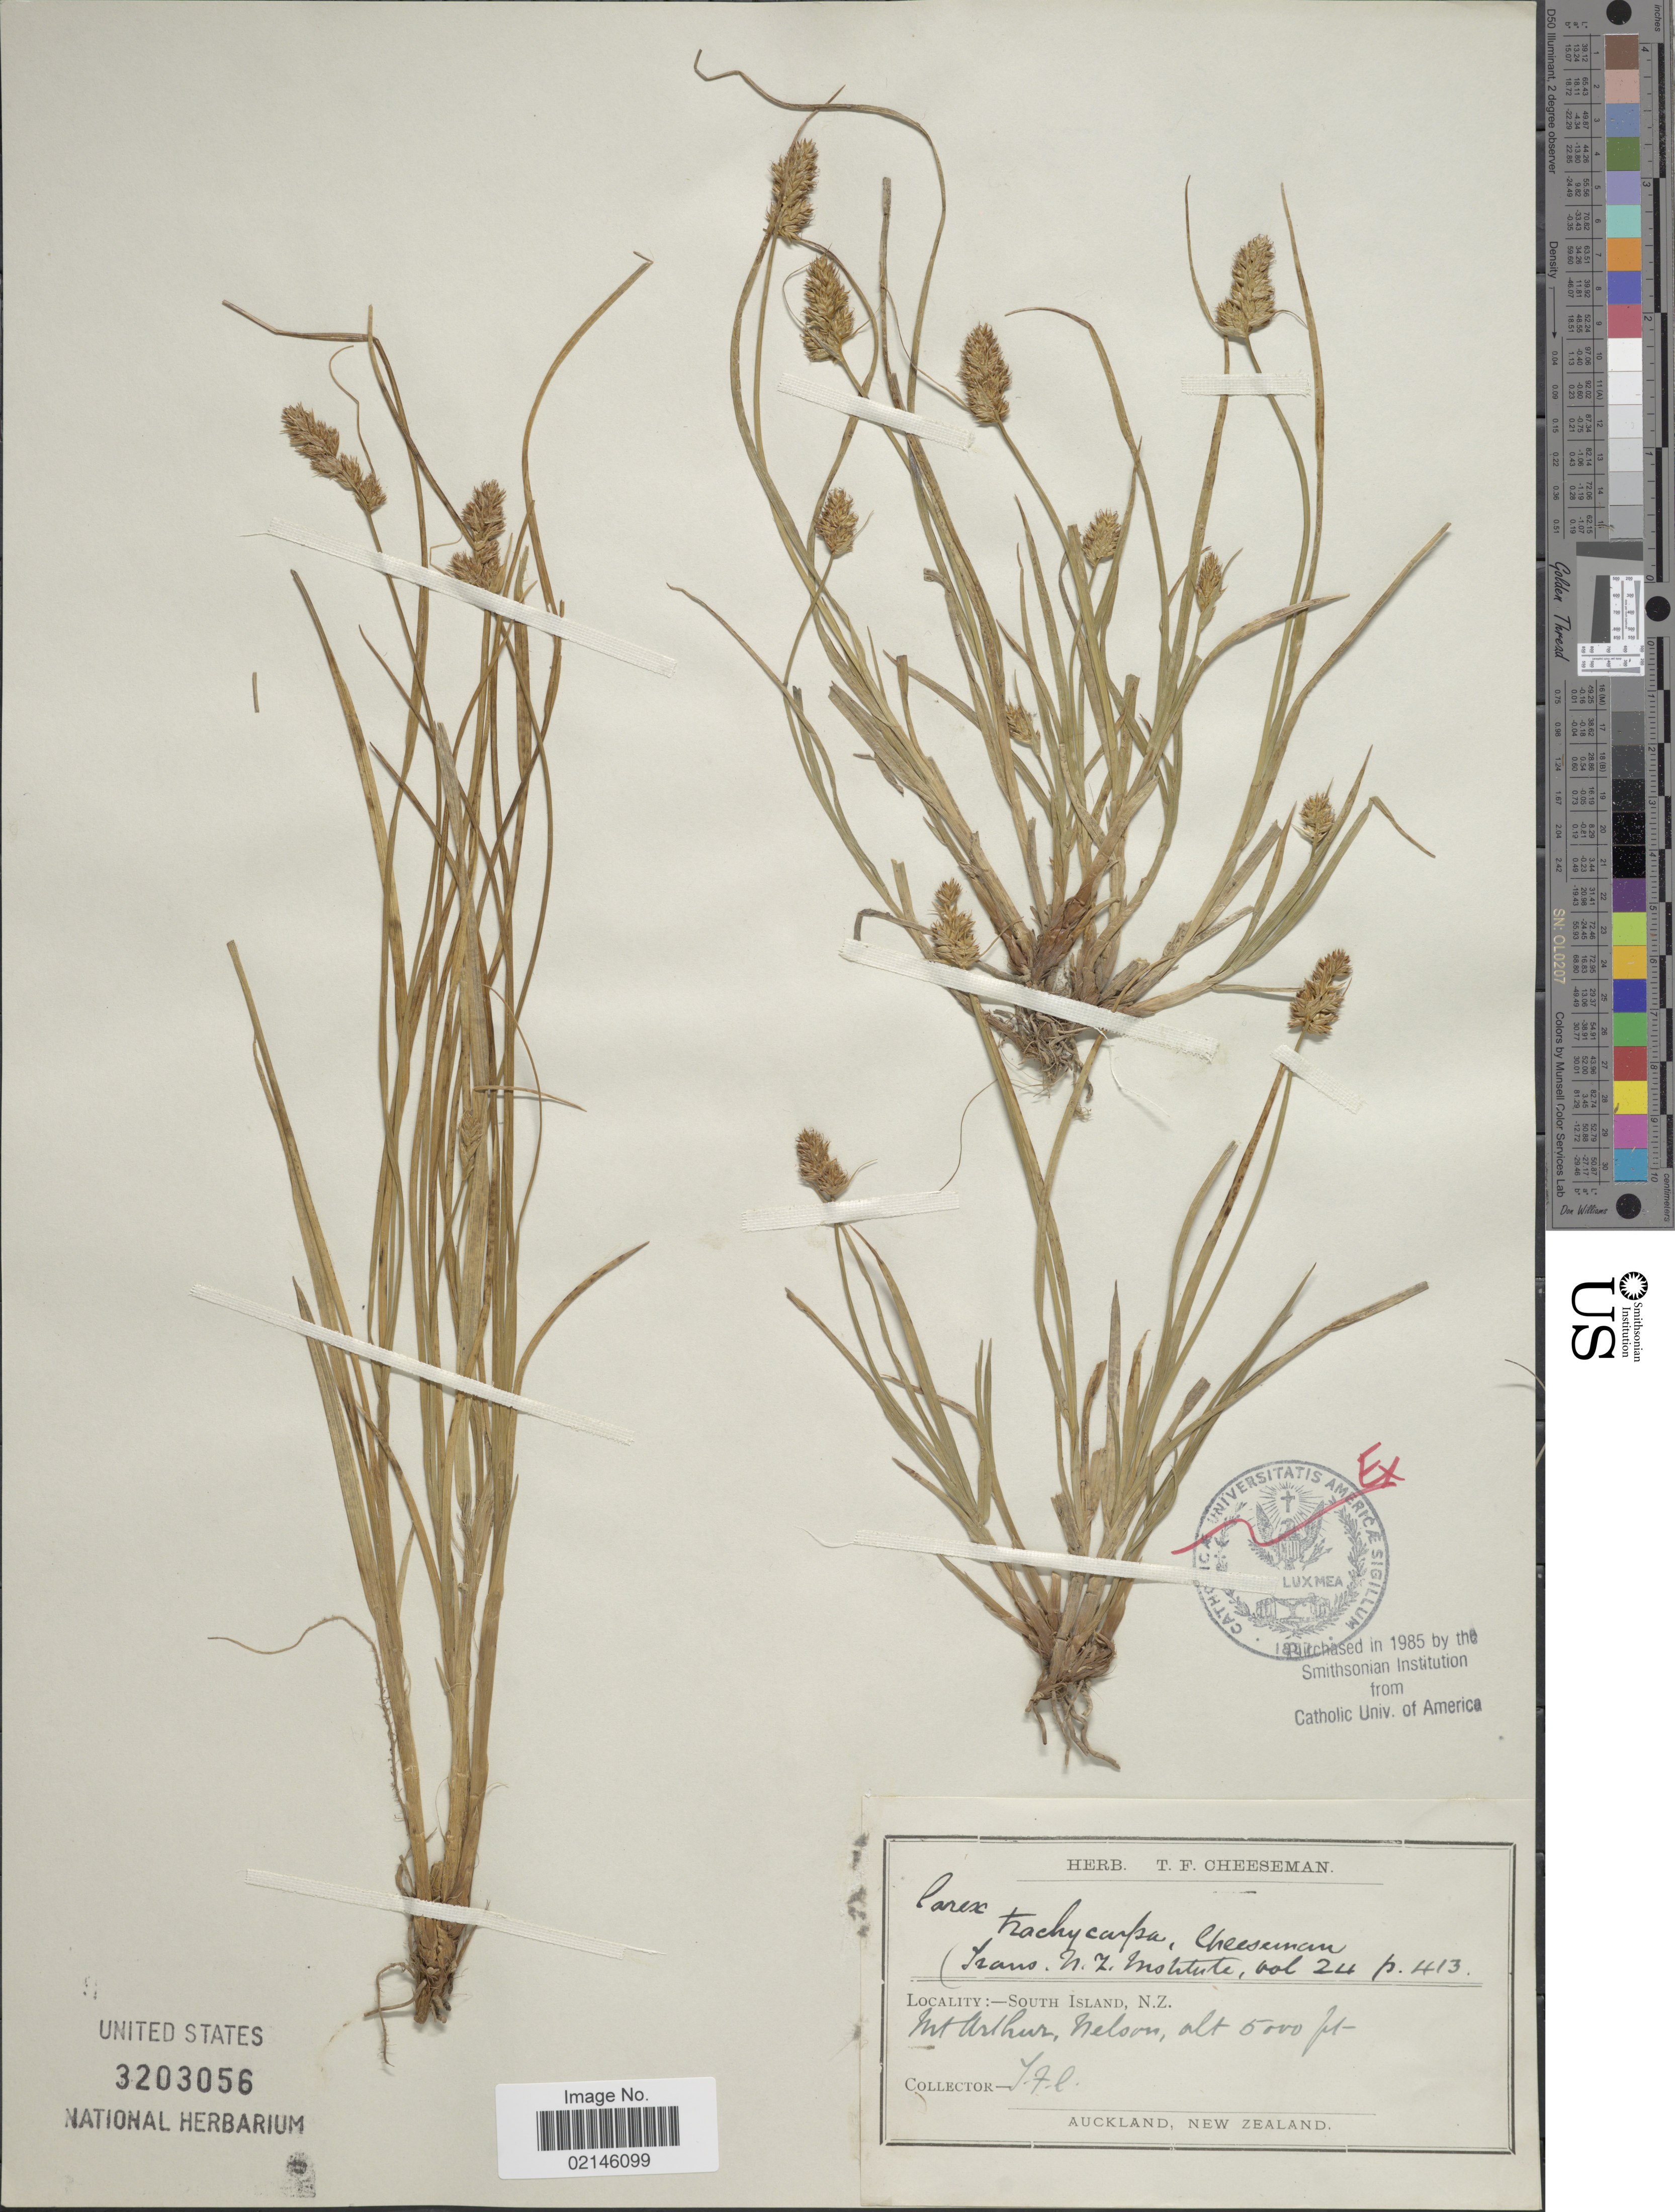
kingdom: Plantae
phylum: Tracheophyta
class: Liliopsida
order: Poales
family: Cyperaceae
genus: Carex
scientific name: Carex trachycarpa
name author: Cheeseman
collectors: T. F. Cheeseman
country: New Zealand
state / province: Nelson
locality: South Island, Mt Arthur, Nelson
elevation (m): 1524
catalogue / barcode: US 3203056